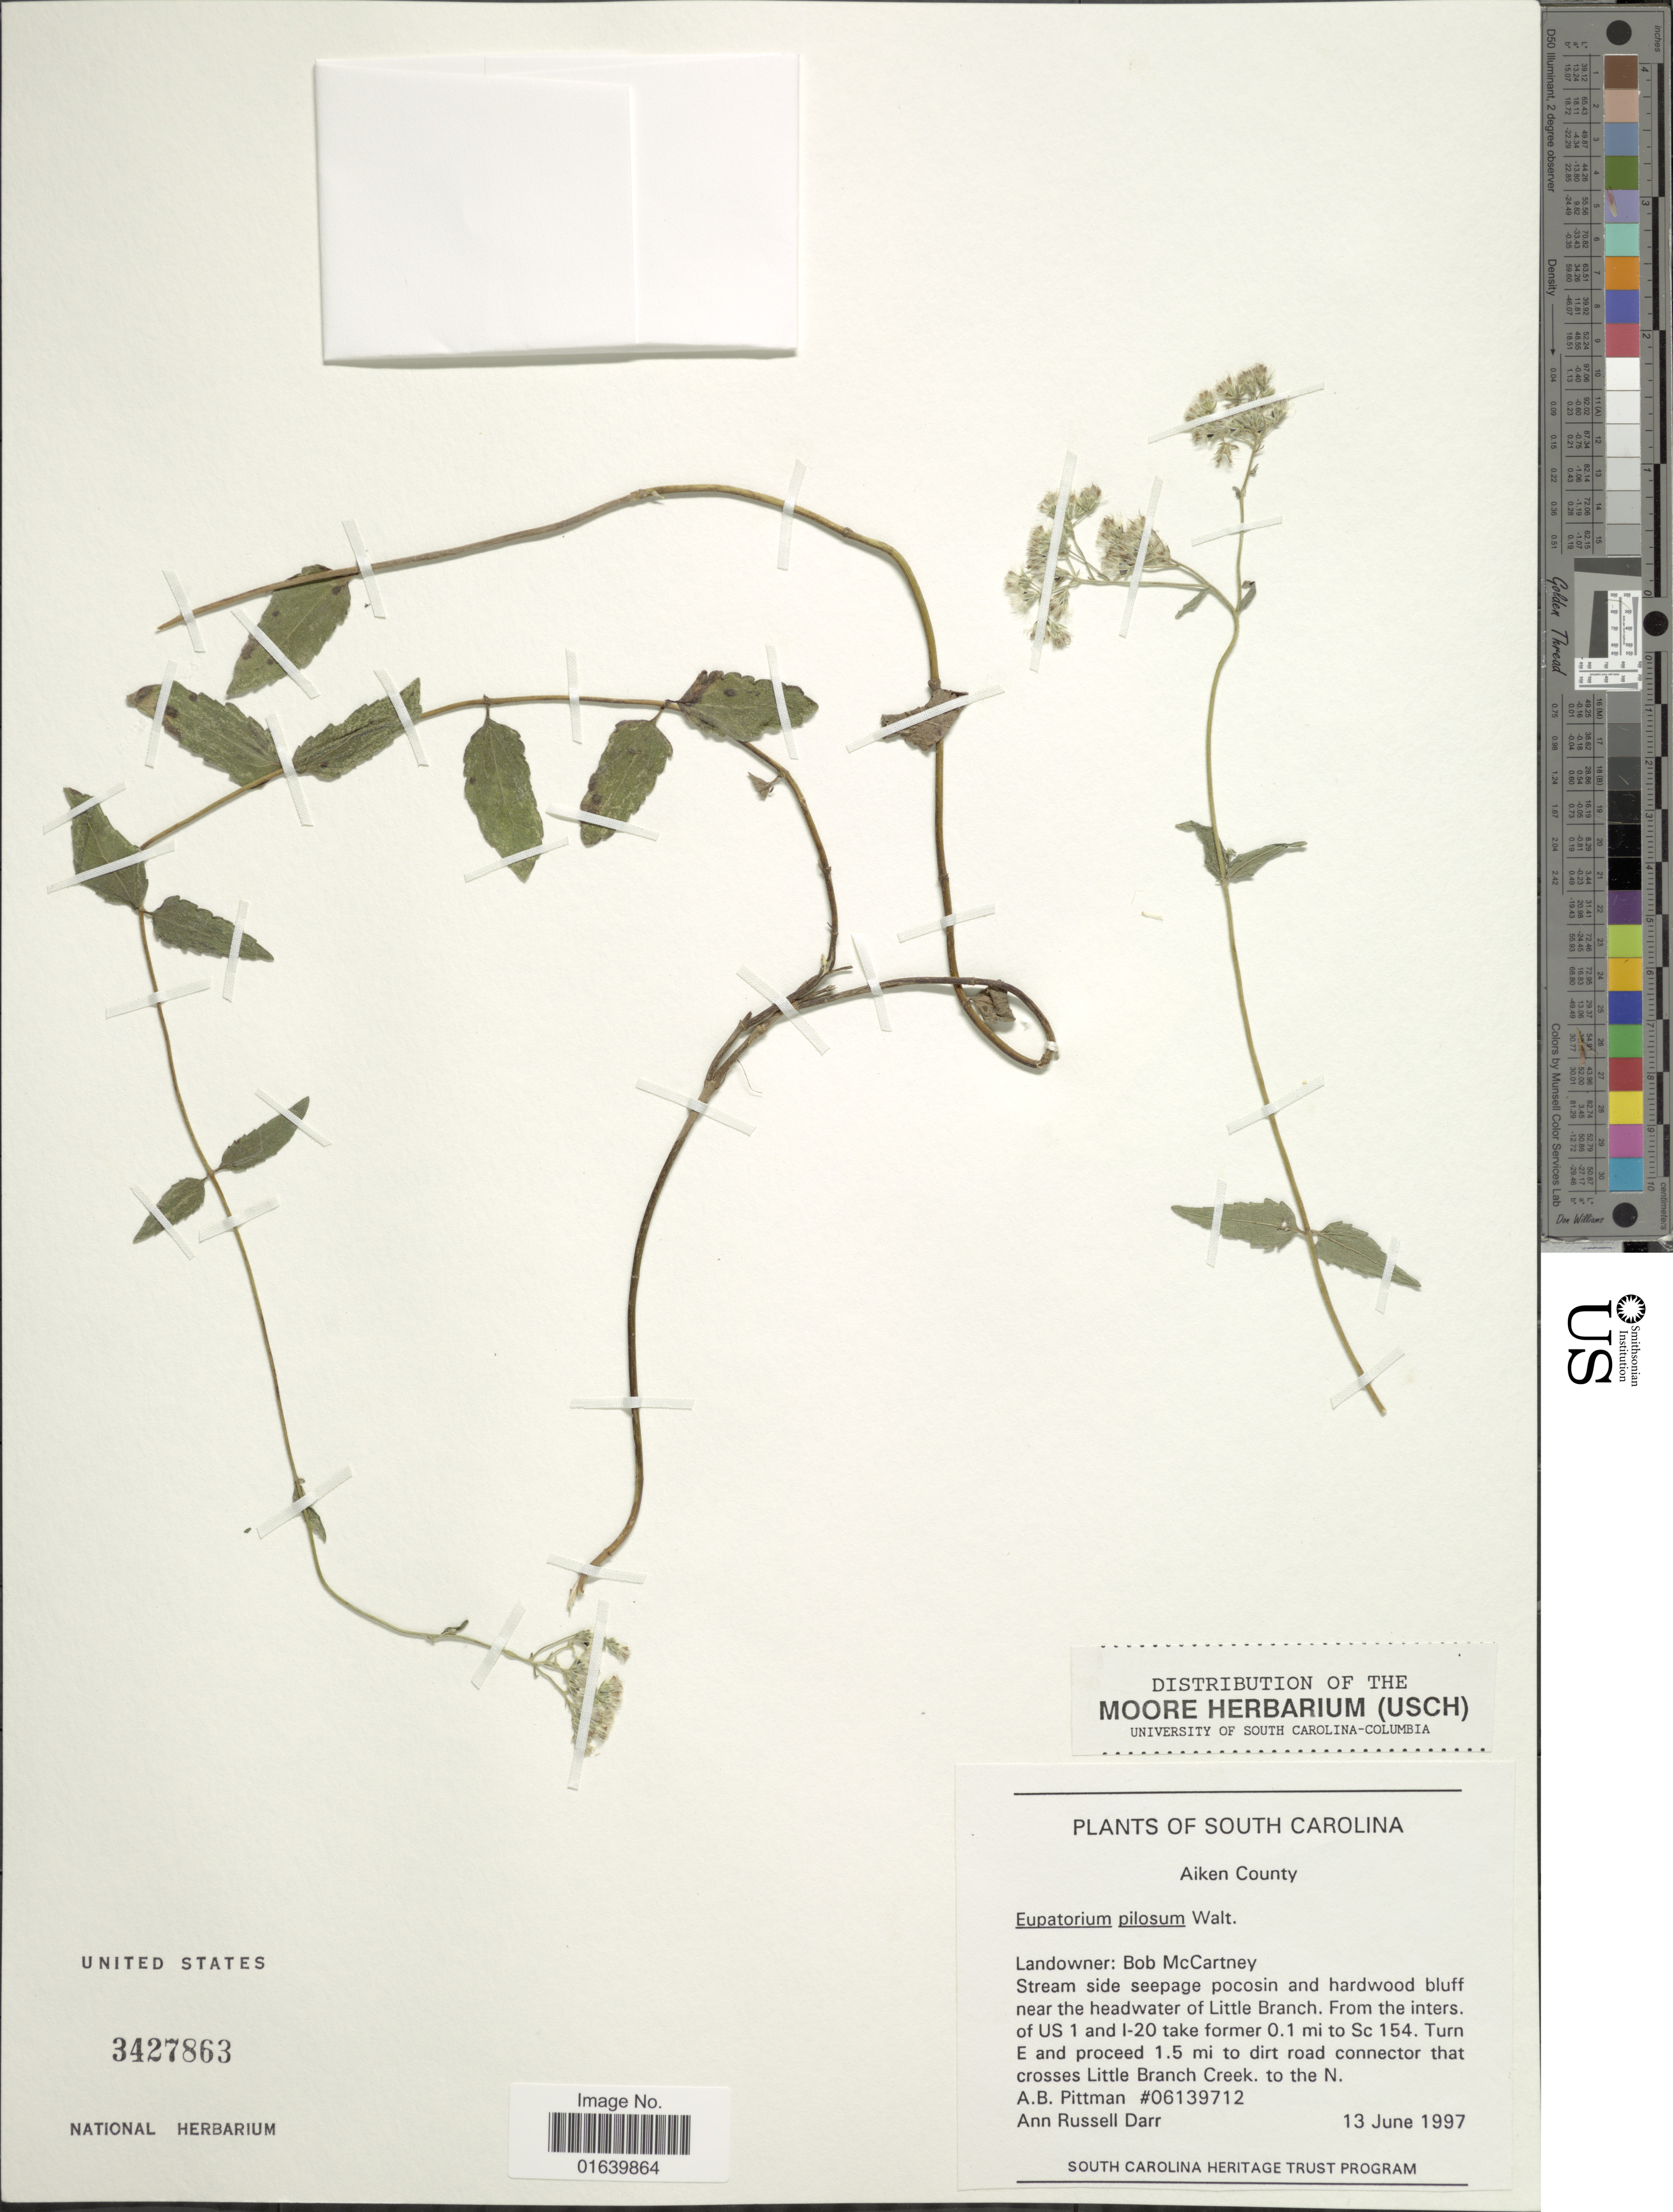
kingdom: Plantae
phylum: Tracheophyta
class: Magnoliopsida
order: Asterales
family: Asteraceae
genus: Eupatorium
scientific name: Eupatorium pilosum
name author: Walter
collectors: A. B. Pittman & A. Darr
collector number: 06139712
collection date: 1997-06-13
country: United States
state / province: South Carolina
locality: South Carolina, Aiken County, Stream side seepage pocosin and hardood bluff near the headwater of Little Branch. From the inters of US 1 and 1-20 take former 0.1 mi so Sc. 154. Turn E and proceed 1.5 mi to dirt road connector that crosses Little Branch Creek.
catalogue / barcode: US 3427863